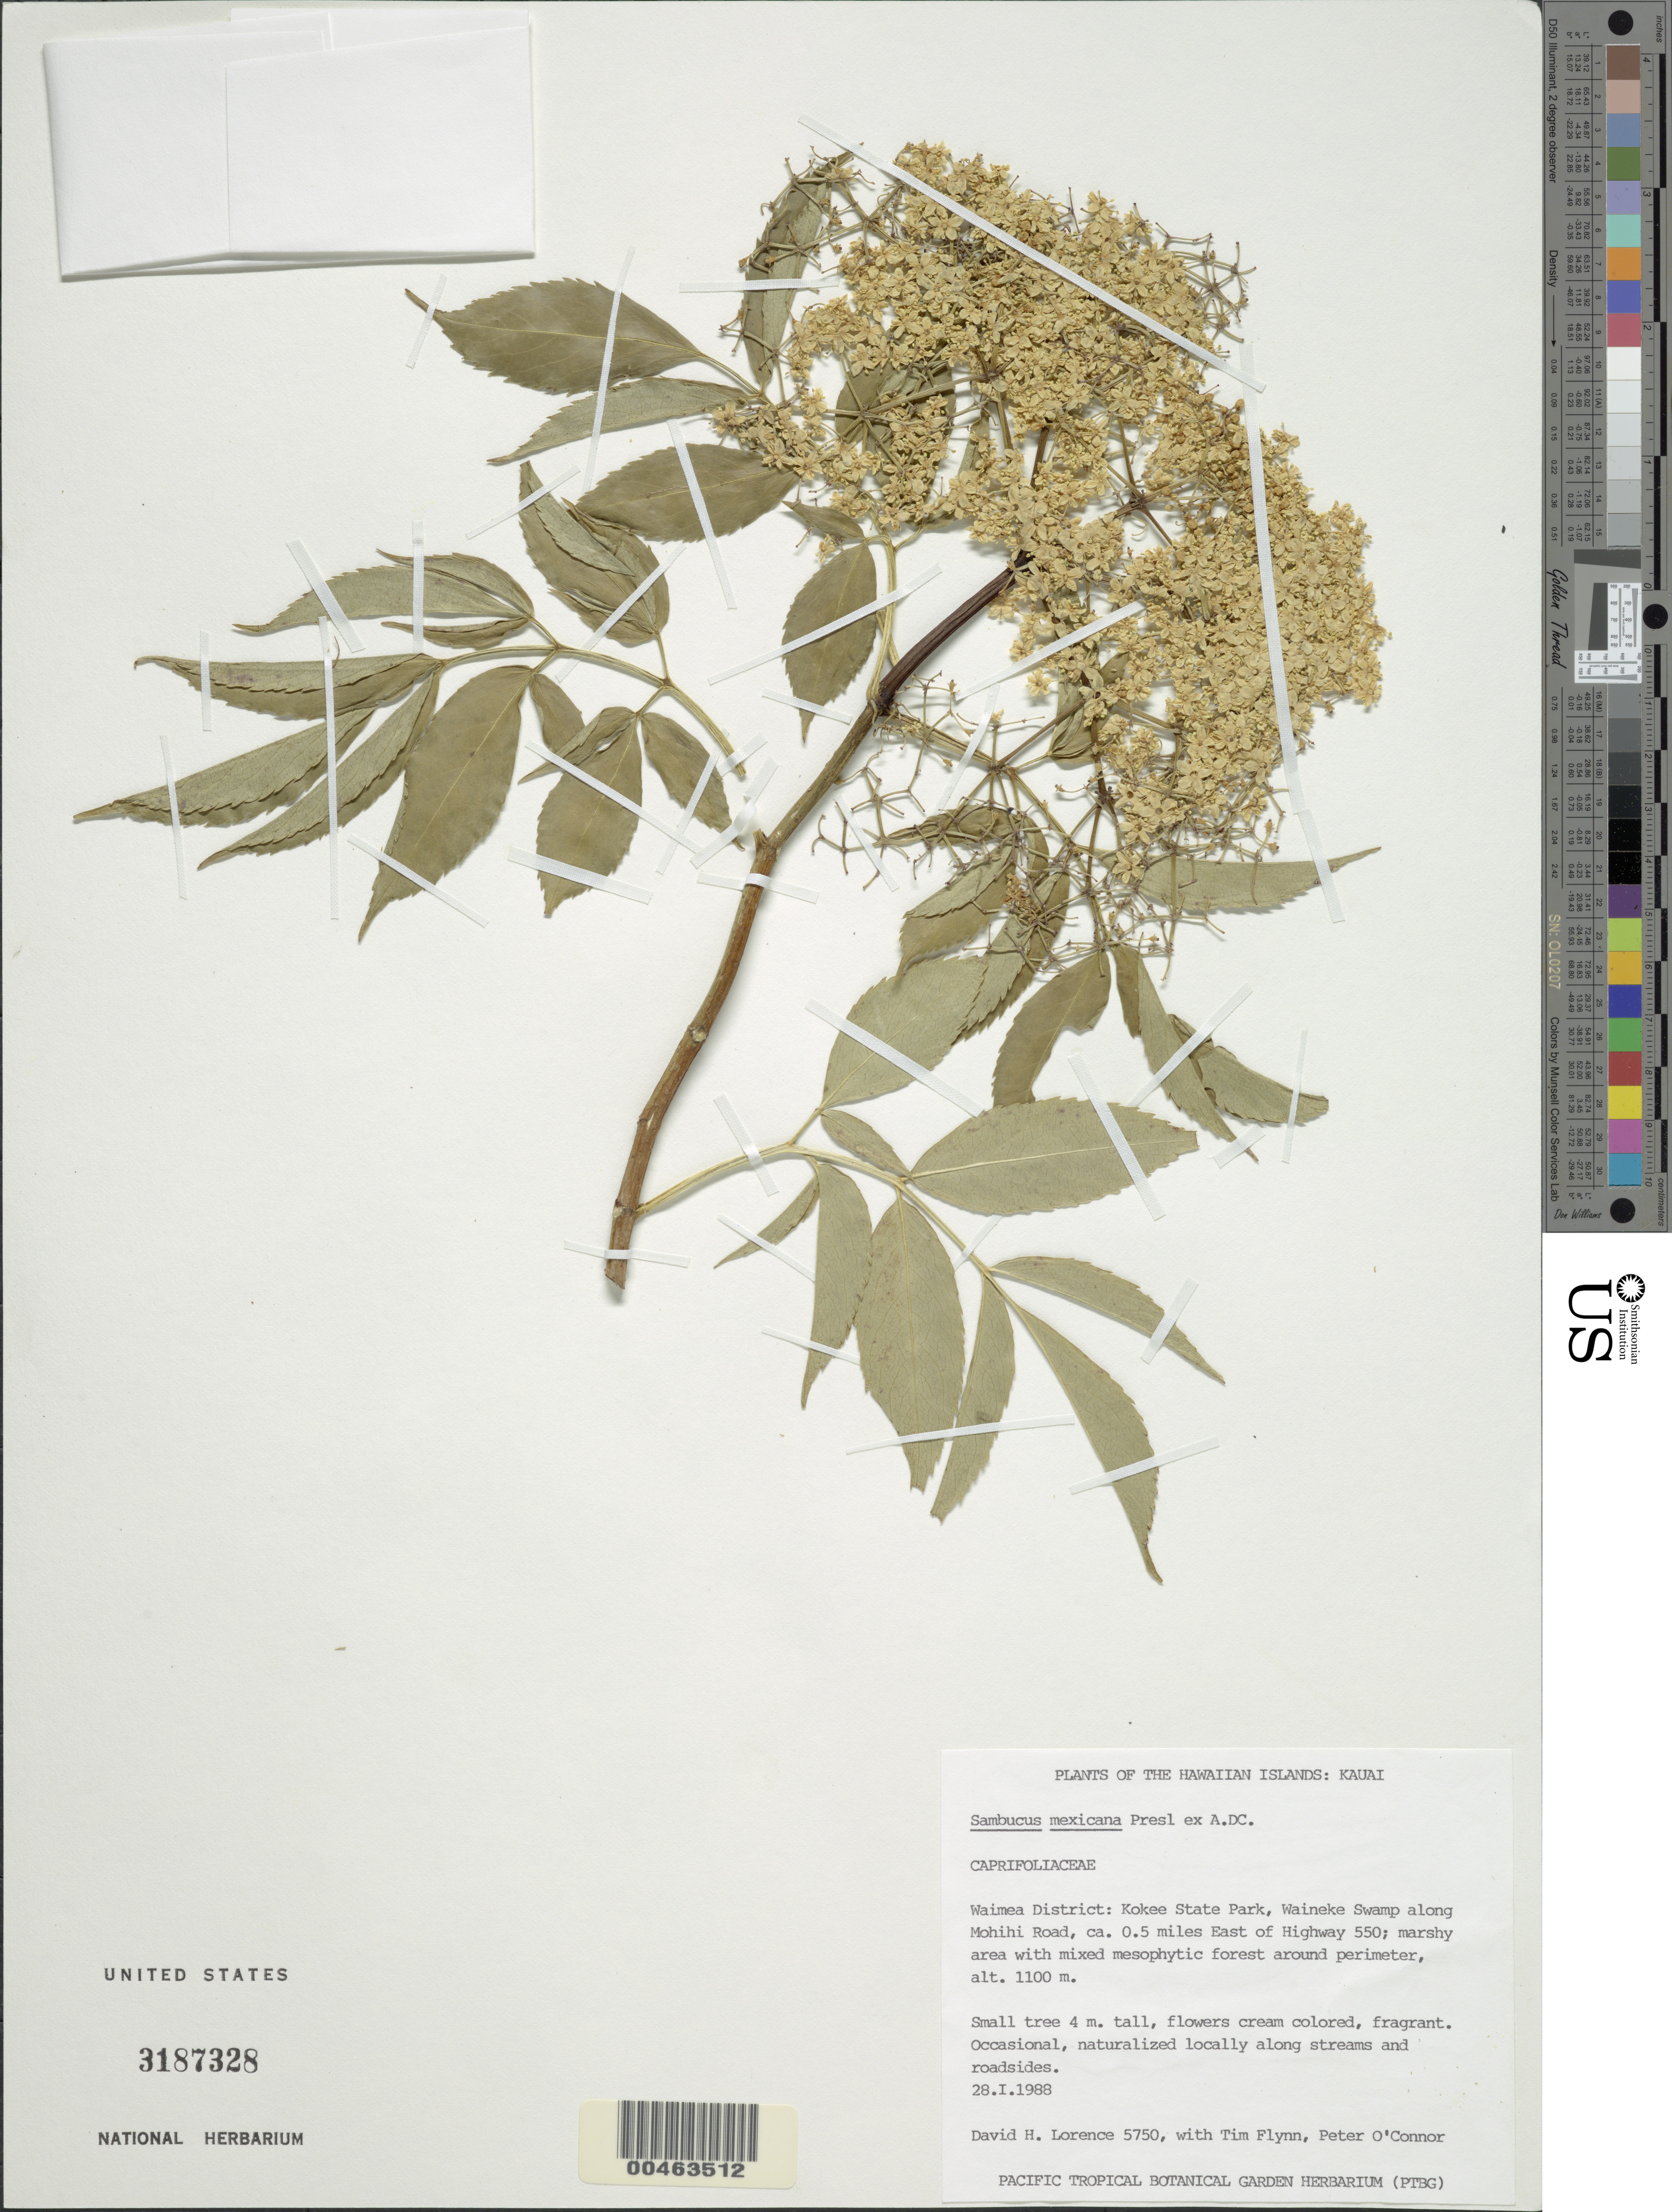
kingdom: Plantae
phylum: Tracheophyta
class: Magnoliopsida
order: Dipsacales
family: Viburnaceae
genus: Sambucus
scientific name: Sambucus canadensis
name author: L.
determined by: Whittemore, A. T.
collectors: D. Lorence, T. W. Flynn & P. O'Connor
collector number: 5750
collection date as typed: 28 Jan 1988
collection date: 1988-01-28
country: United States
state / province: Hawaii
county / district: Kauai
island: Kaua'i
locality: Waimea District: Kokee State Park, Waineke Swamp along Mohihi Road, ca. 0.5 mi E of Highway 550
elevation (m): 1100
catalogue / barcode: US 3187328